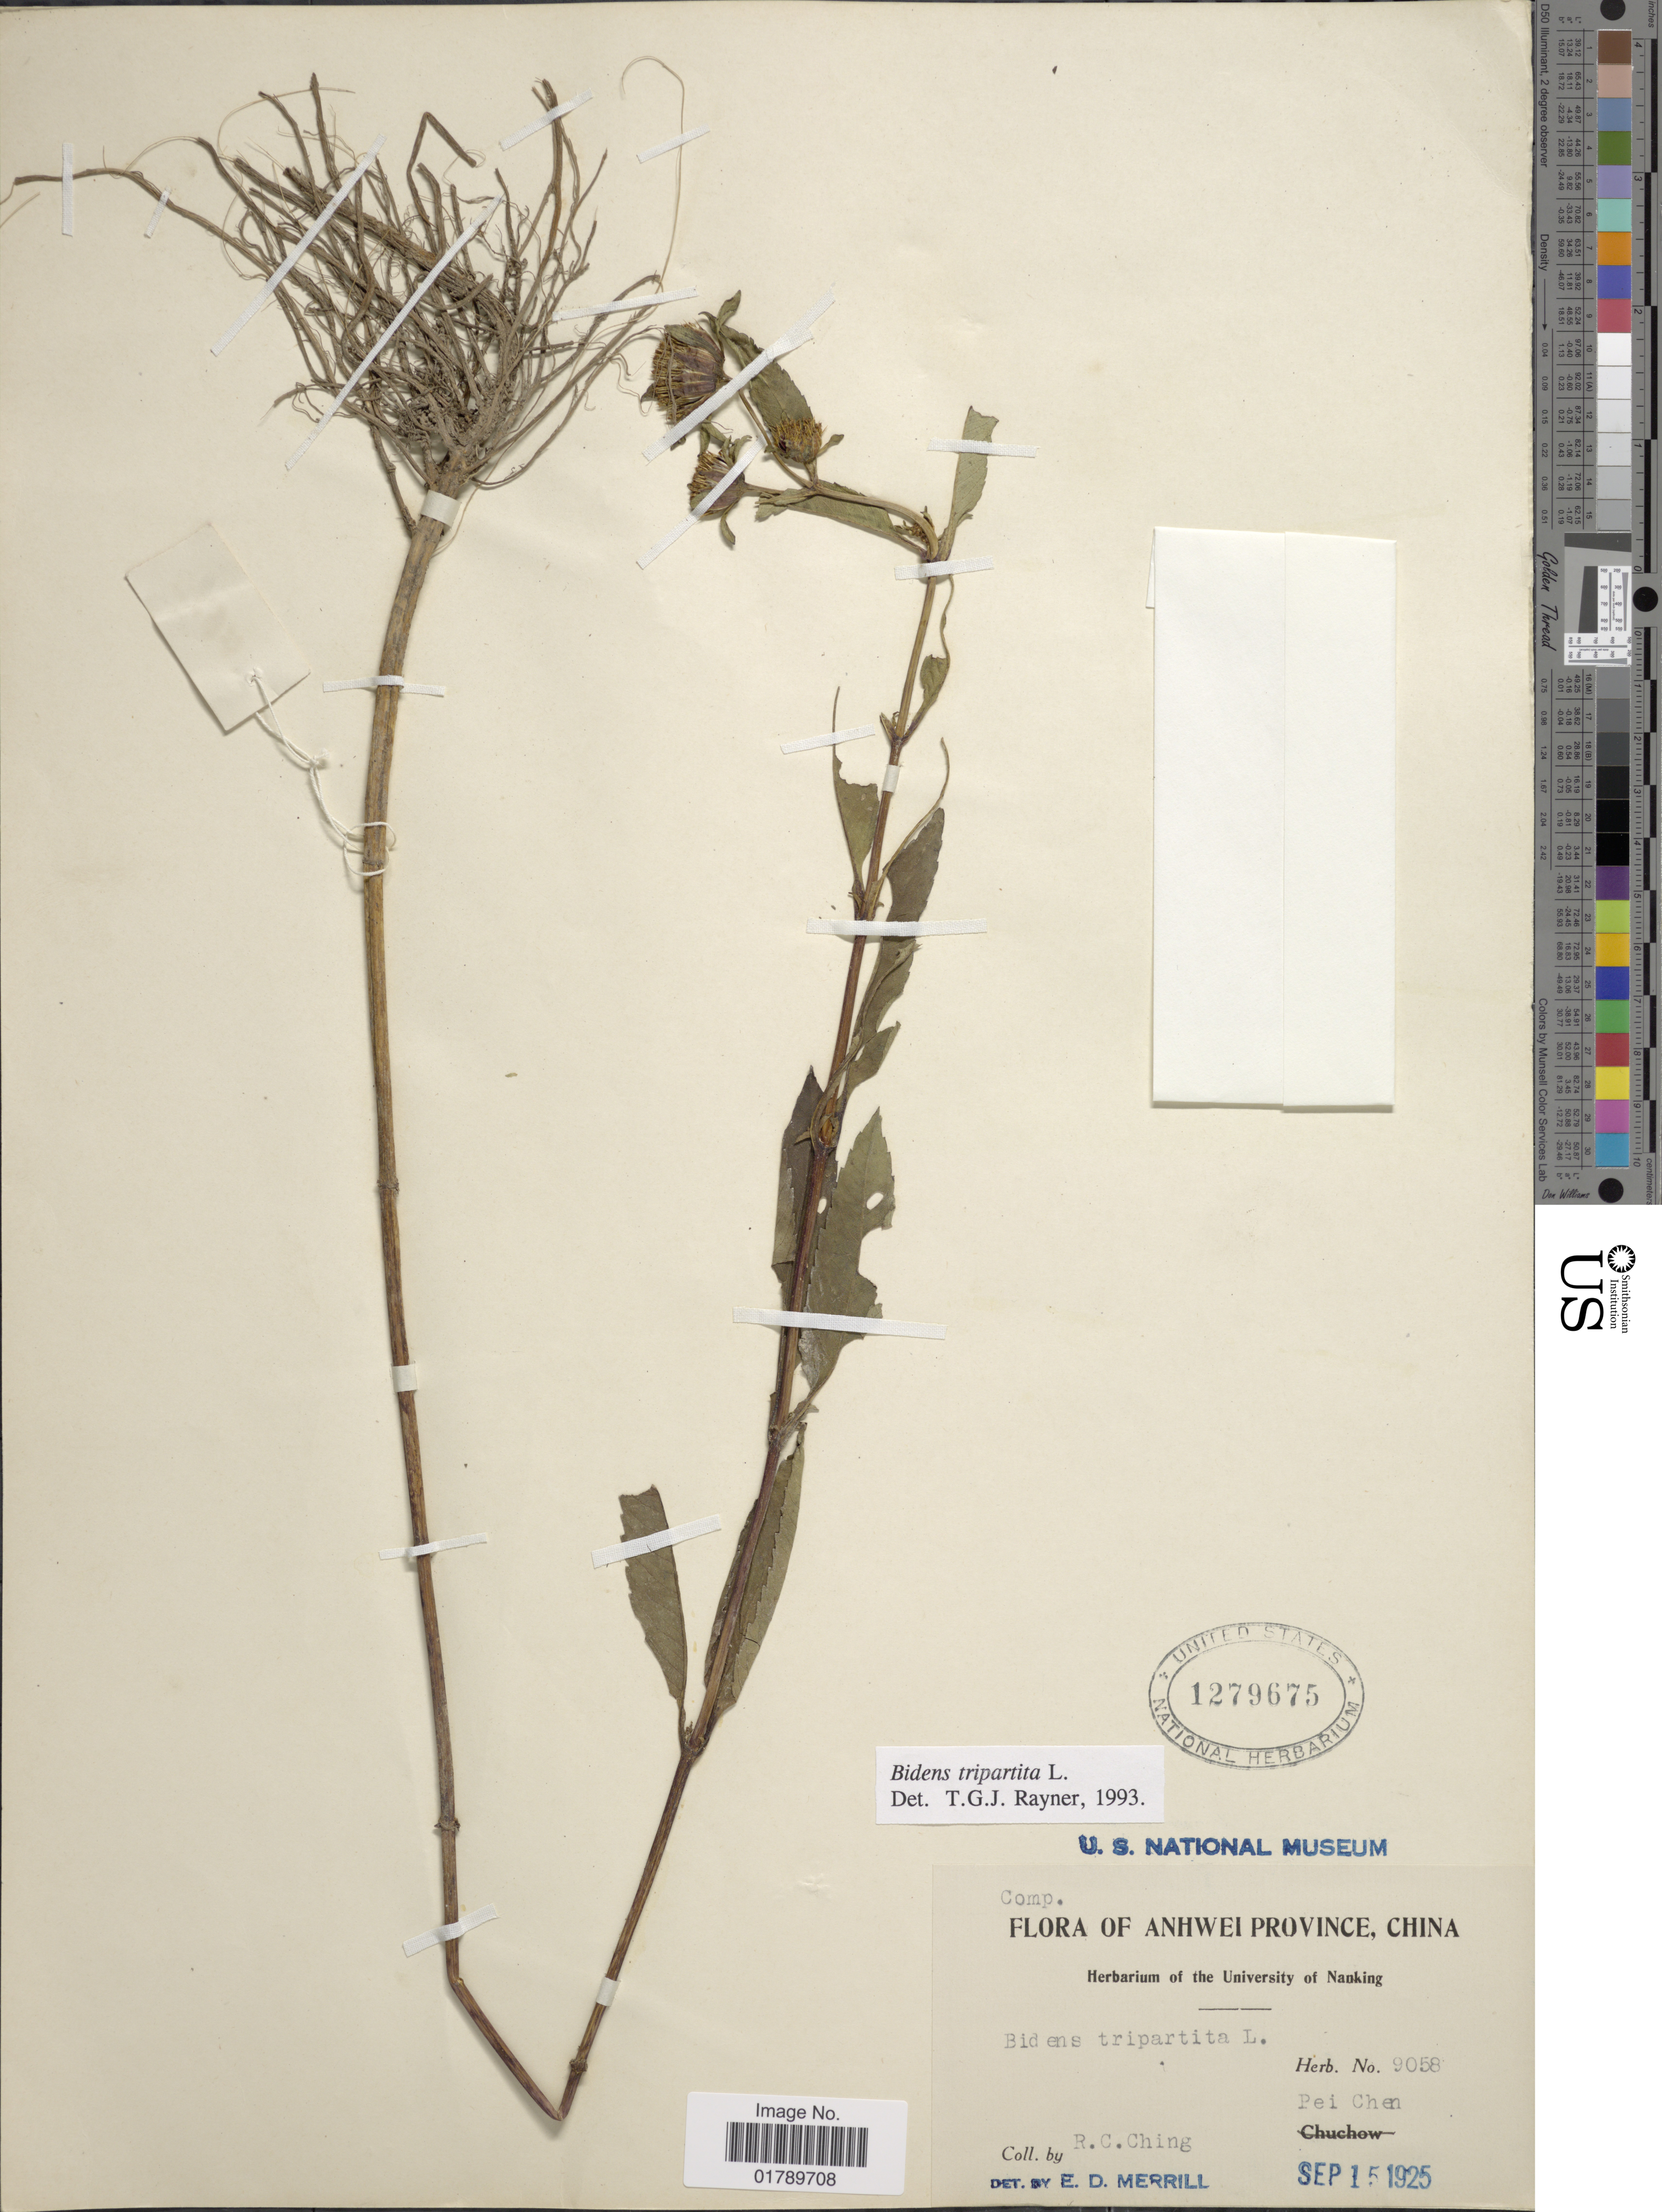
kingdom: Plantae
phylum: Tracheophyta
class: Magnoliopsida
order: Asterales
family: Asteraceae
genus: Bidens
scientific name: Bidens tripartita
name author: L.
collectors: R. C. Ching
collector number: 9058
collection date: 1925-09-15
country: China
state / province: Anhui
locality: Anhwei Province, Chine. Pei Chen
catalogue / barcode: US 1279675